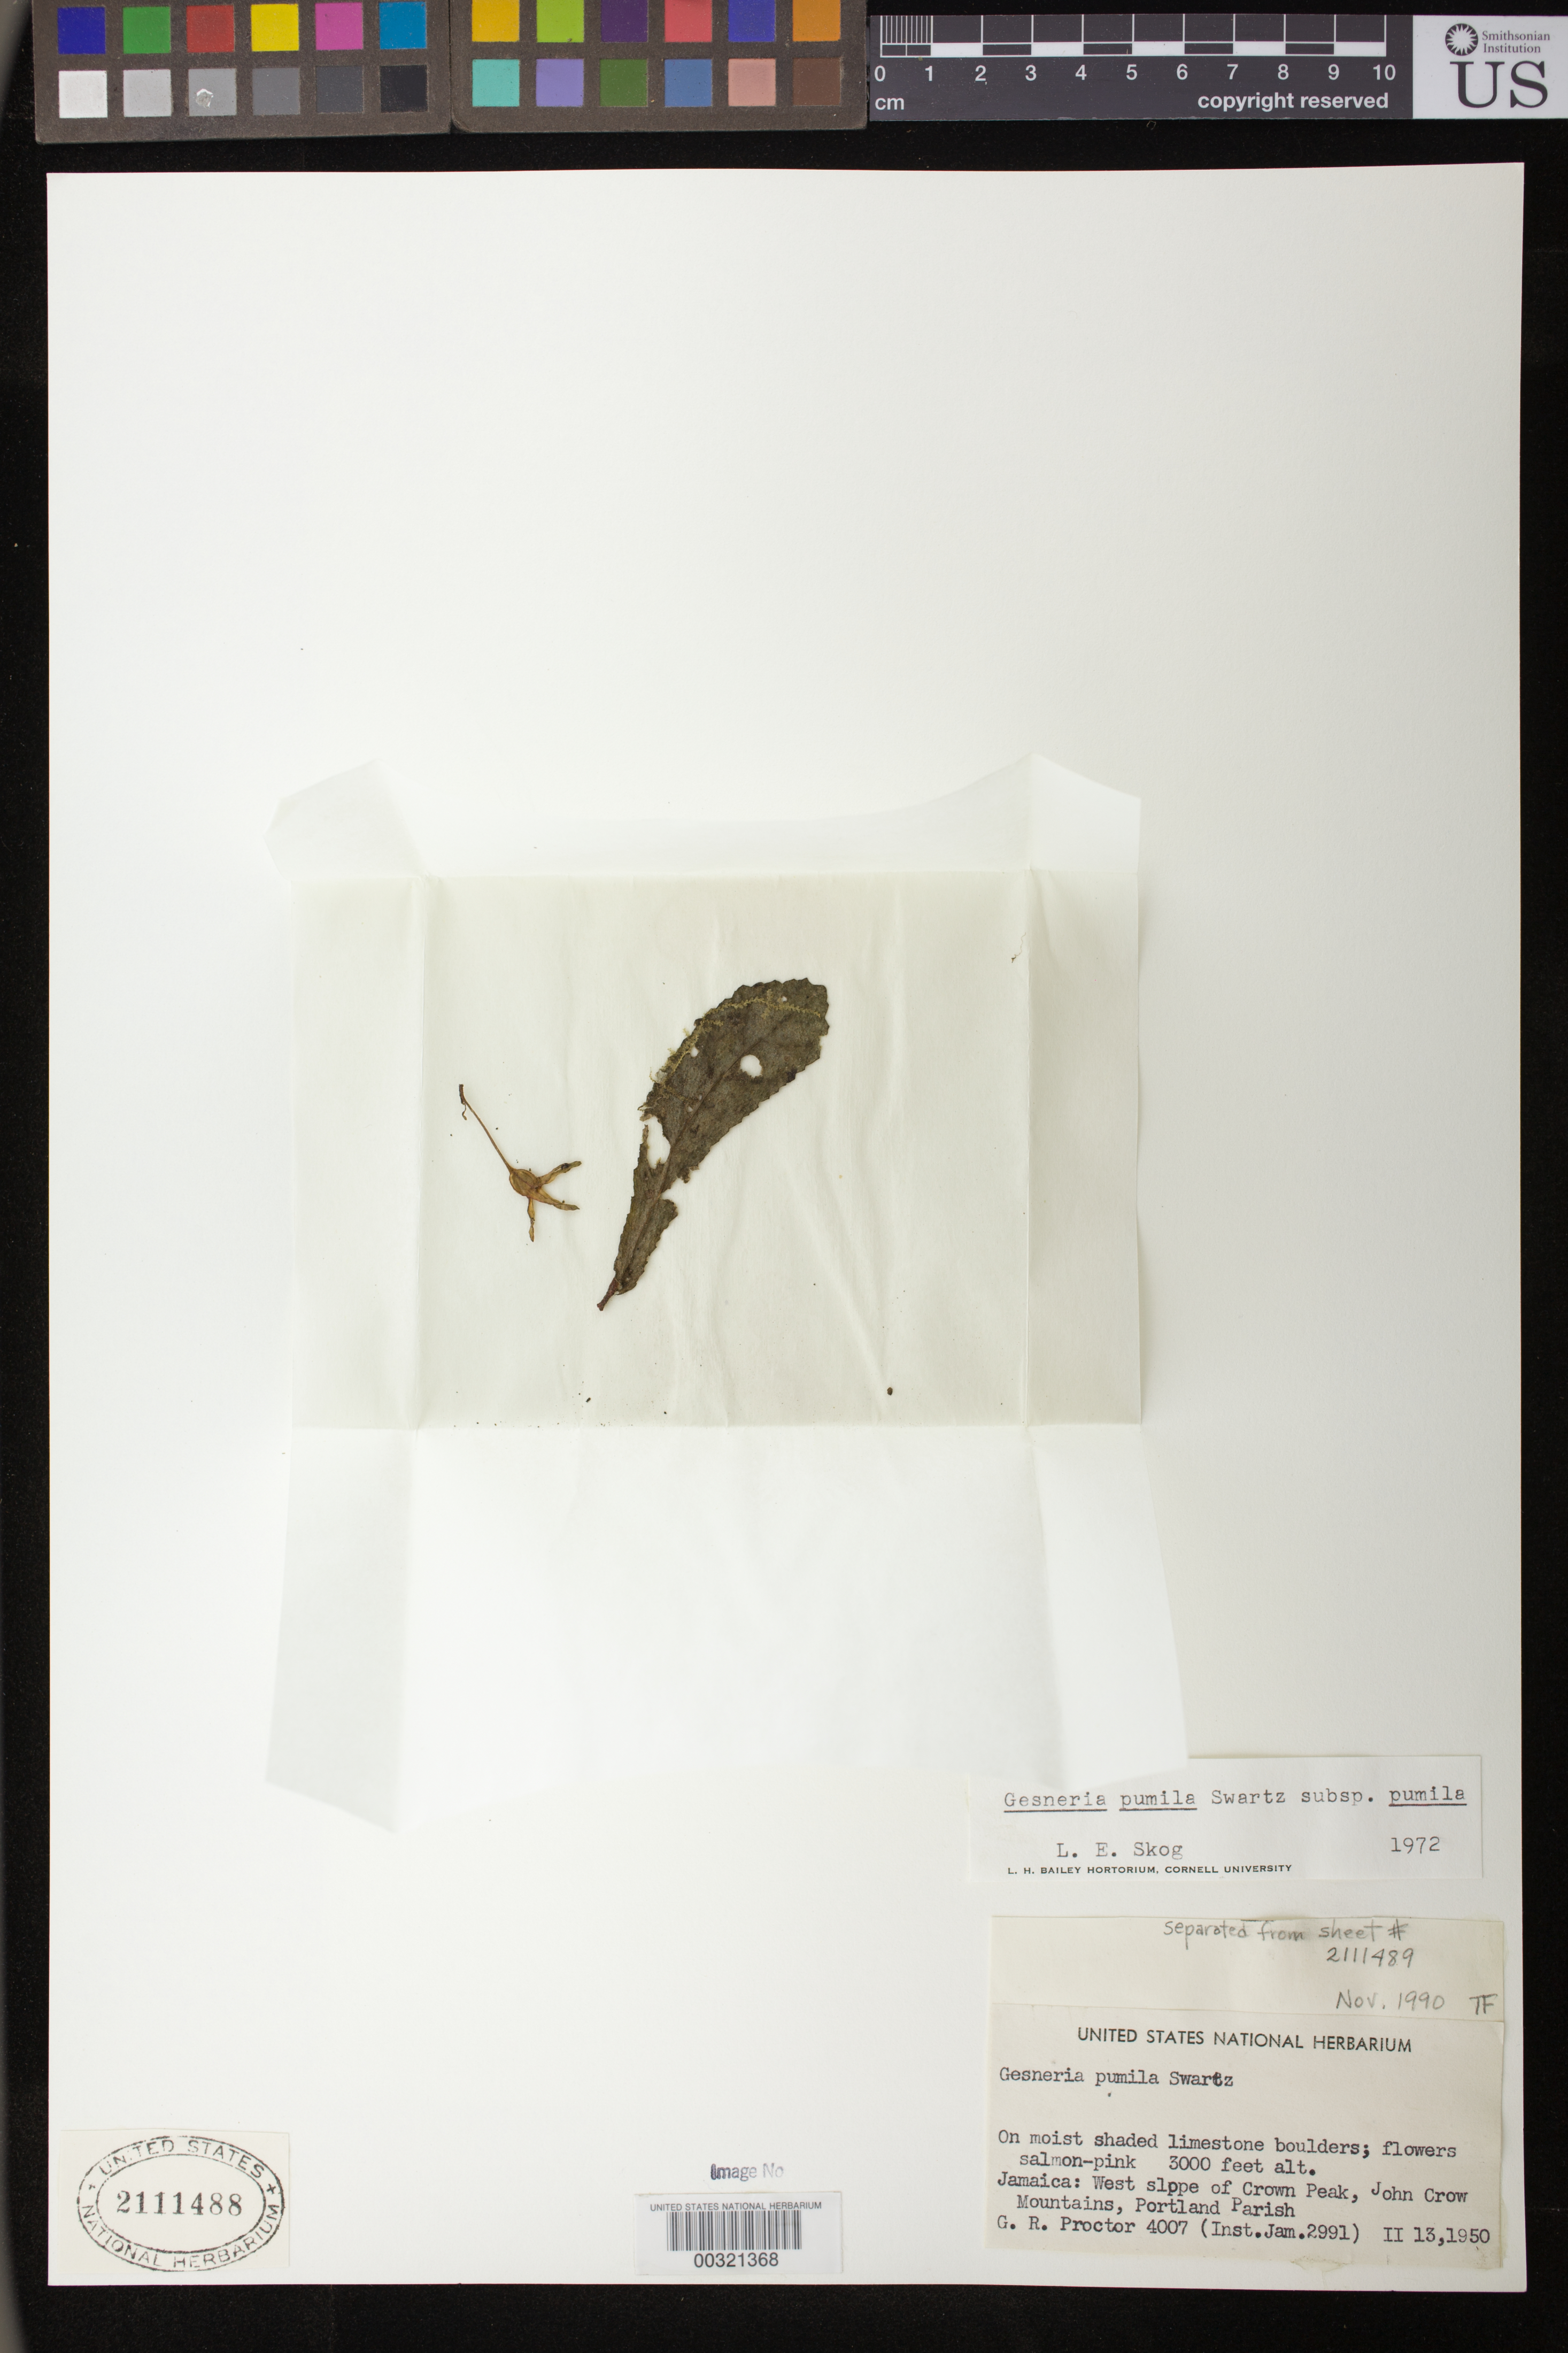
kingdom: Plantae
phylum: Tracheophyta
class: Magnoliopsida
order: Lamiales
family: Gesneriaceae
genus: Gesneria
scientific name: Gesneria pumila subsp. pumila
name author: Sw.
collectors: G. R. Proctor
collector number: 4007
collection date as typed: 13 Feb 1950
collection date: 1950-02-13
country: Jamaica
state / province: Portland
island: Jamaica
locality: West slope of Crown Peak, John Crow Mountains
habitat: On moist shaded limestone boulders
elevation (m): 914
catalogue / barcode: US 2111488